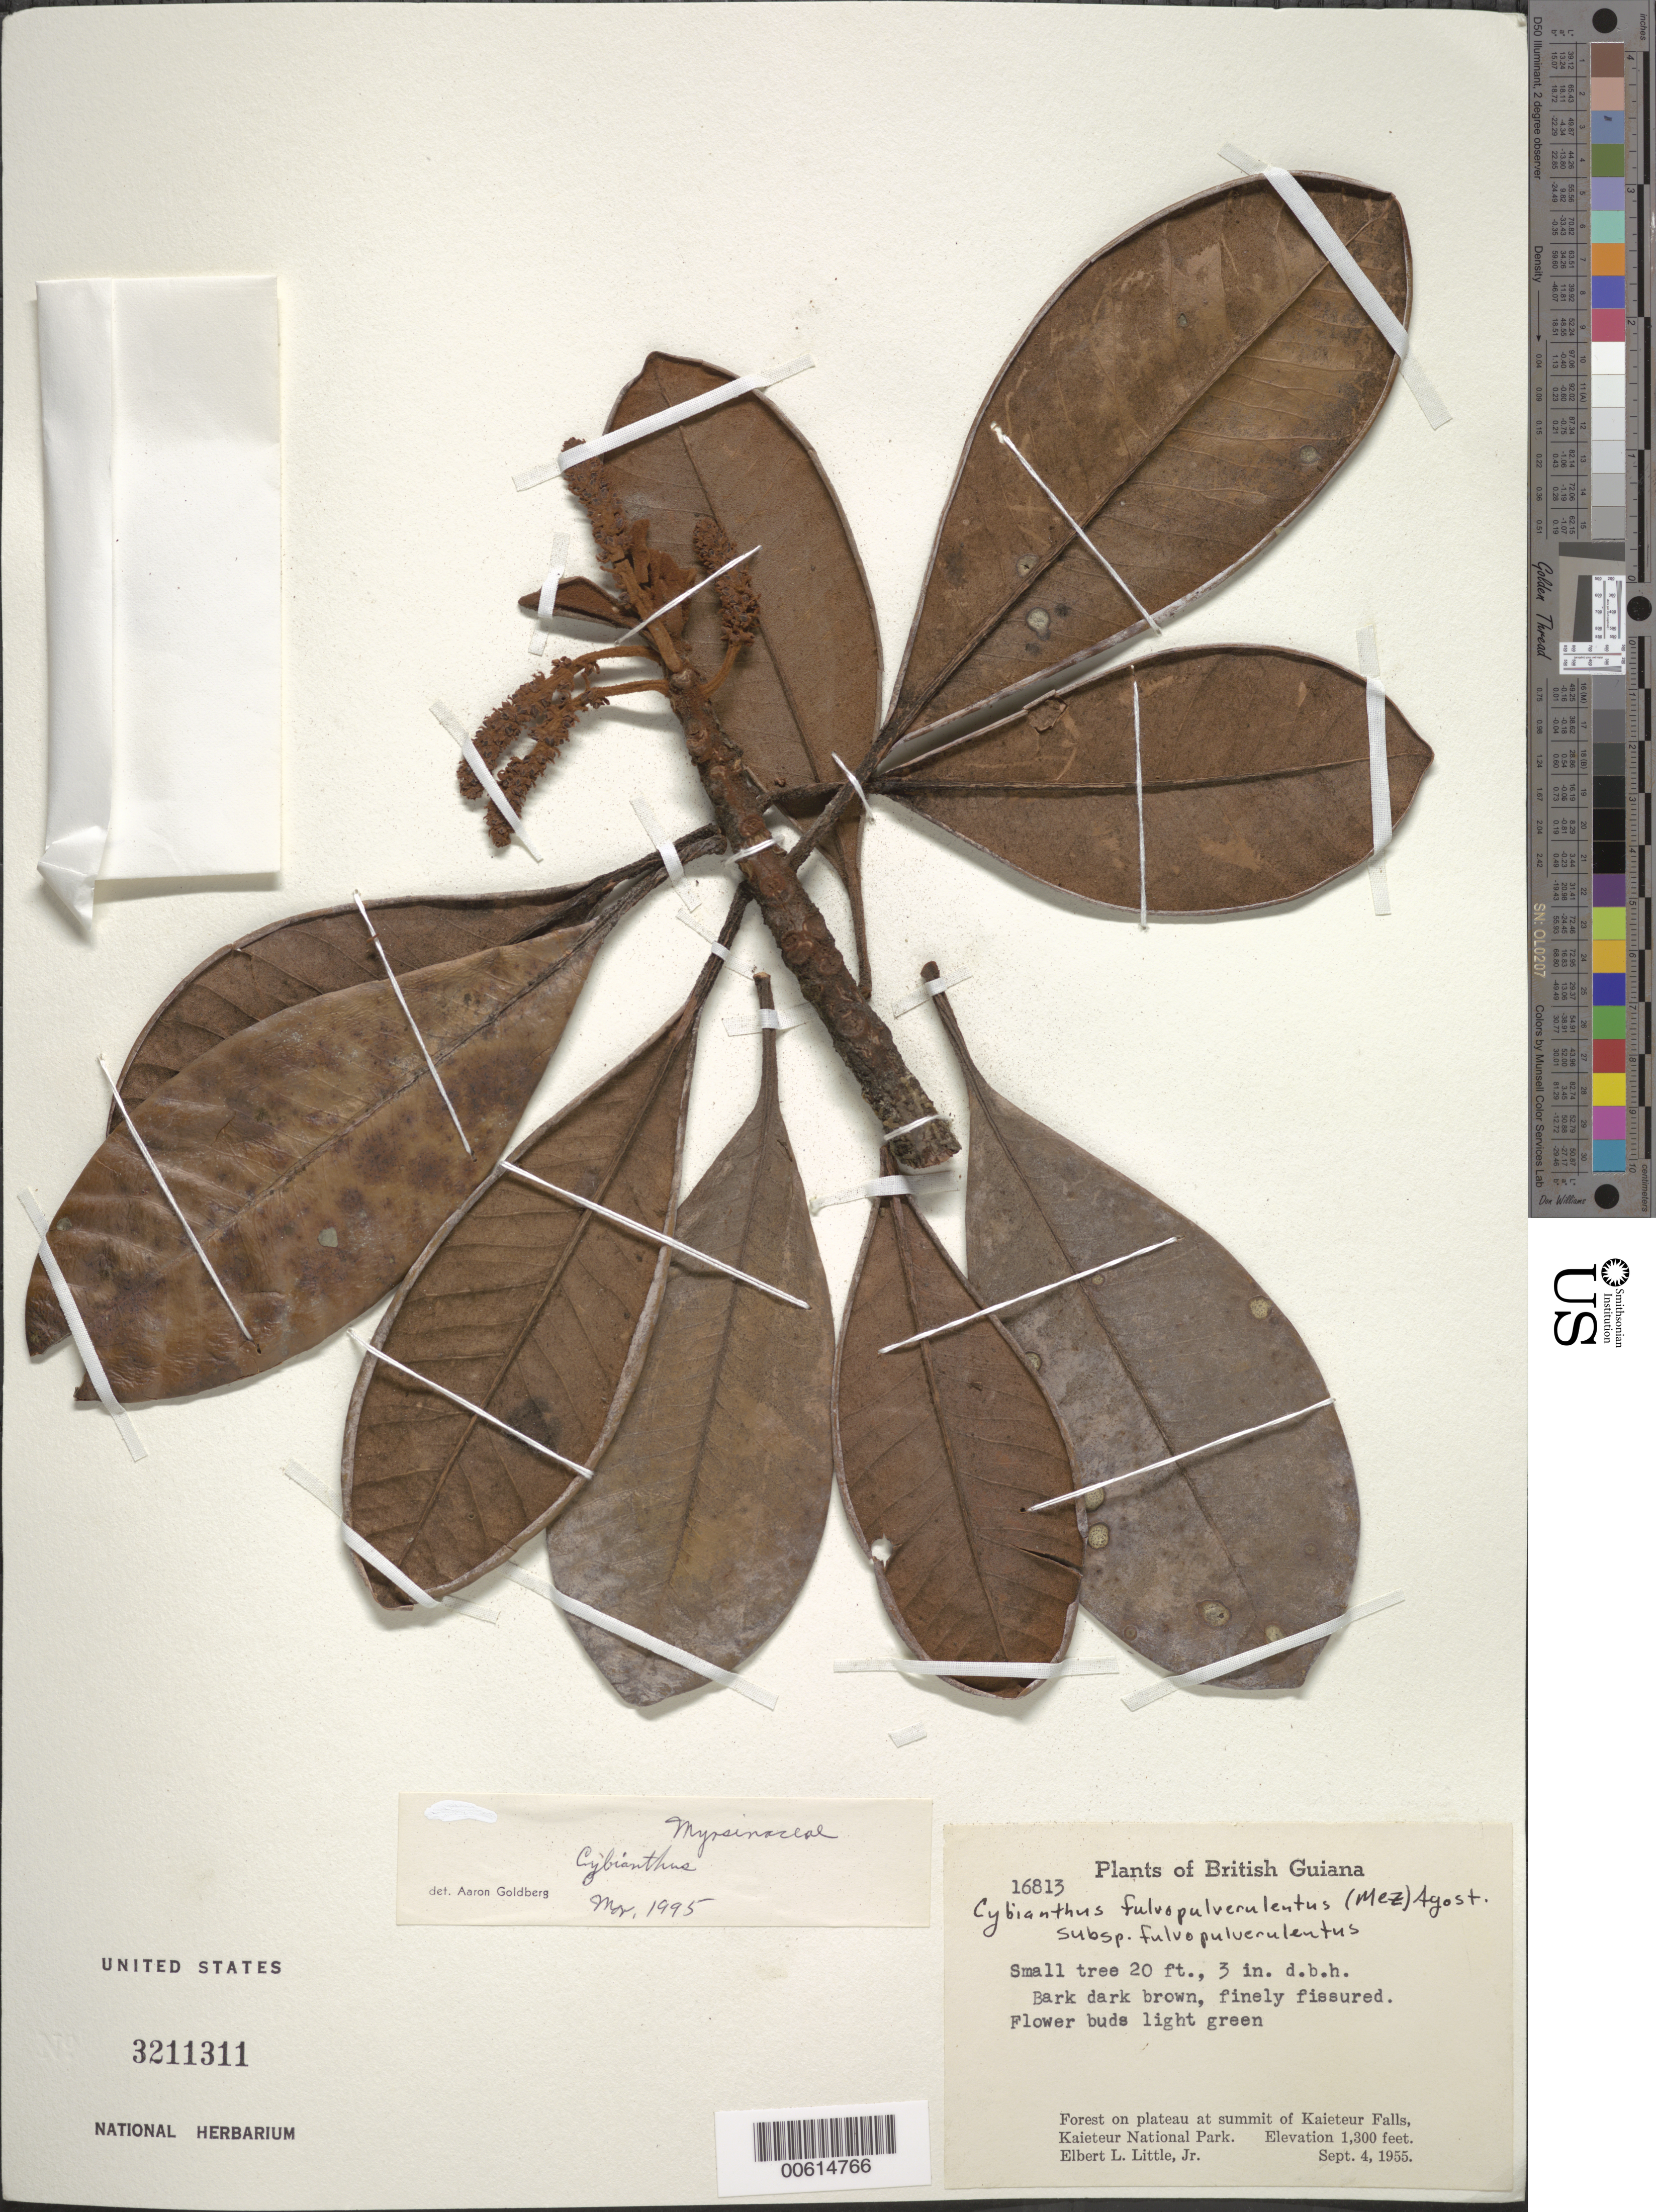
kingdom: Plantae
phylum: Tracheophyta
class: Magnoliopsida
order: Ericales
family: Primulaceae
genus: Cybianthus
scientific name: Cybianthus fulvopulverulentus subsp. fulvopulverulentus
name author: (Mez) G. Agostini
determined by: Pipoly, J. J., III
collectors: E. L. Little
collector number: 16813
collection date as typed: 4-Sep-55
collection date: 1955-09-04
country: Guyana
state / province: Potaro-Siparuni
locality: Kaieteur National Park, Kaieteur Falls, summit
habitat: Forest on plateau at summit of falls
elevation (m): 390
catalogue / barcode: US 3211311